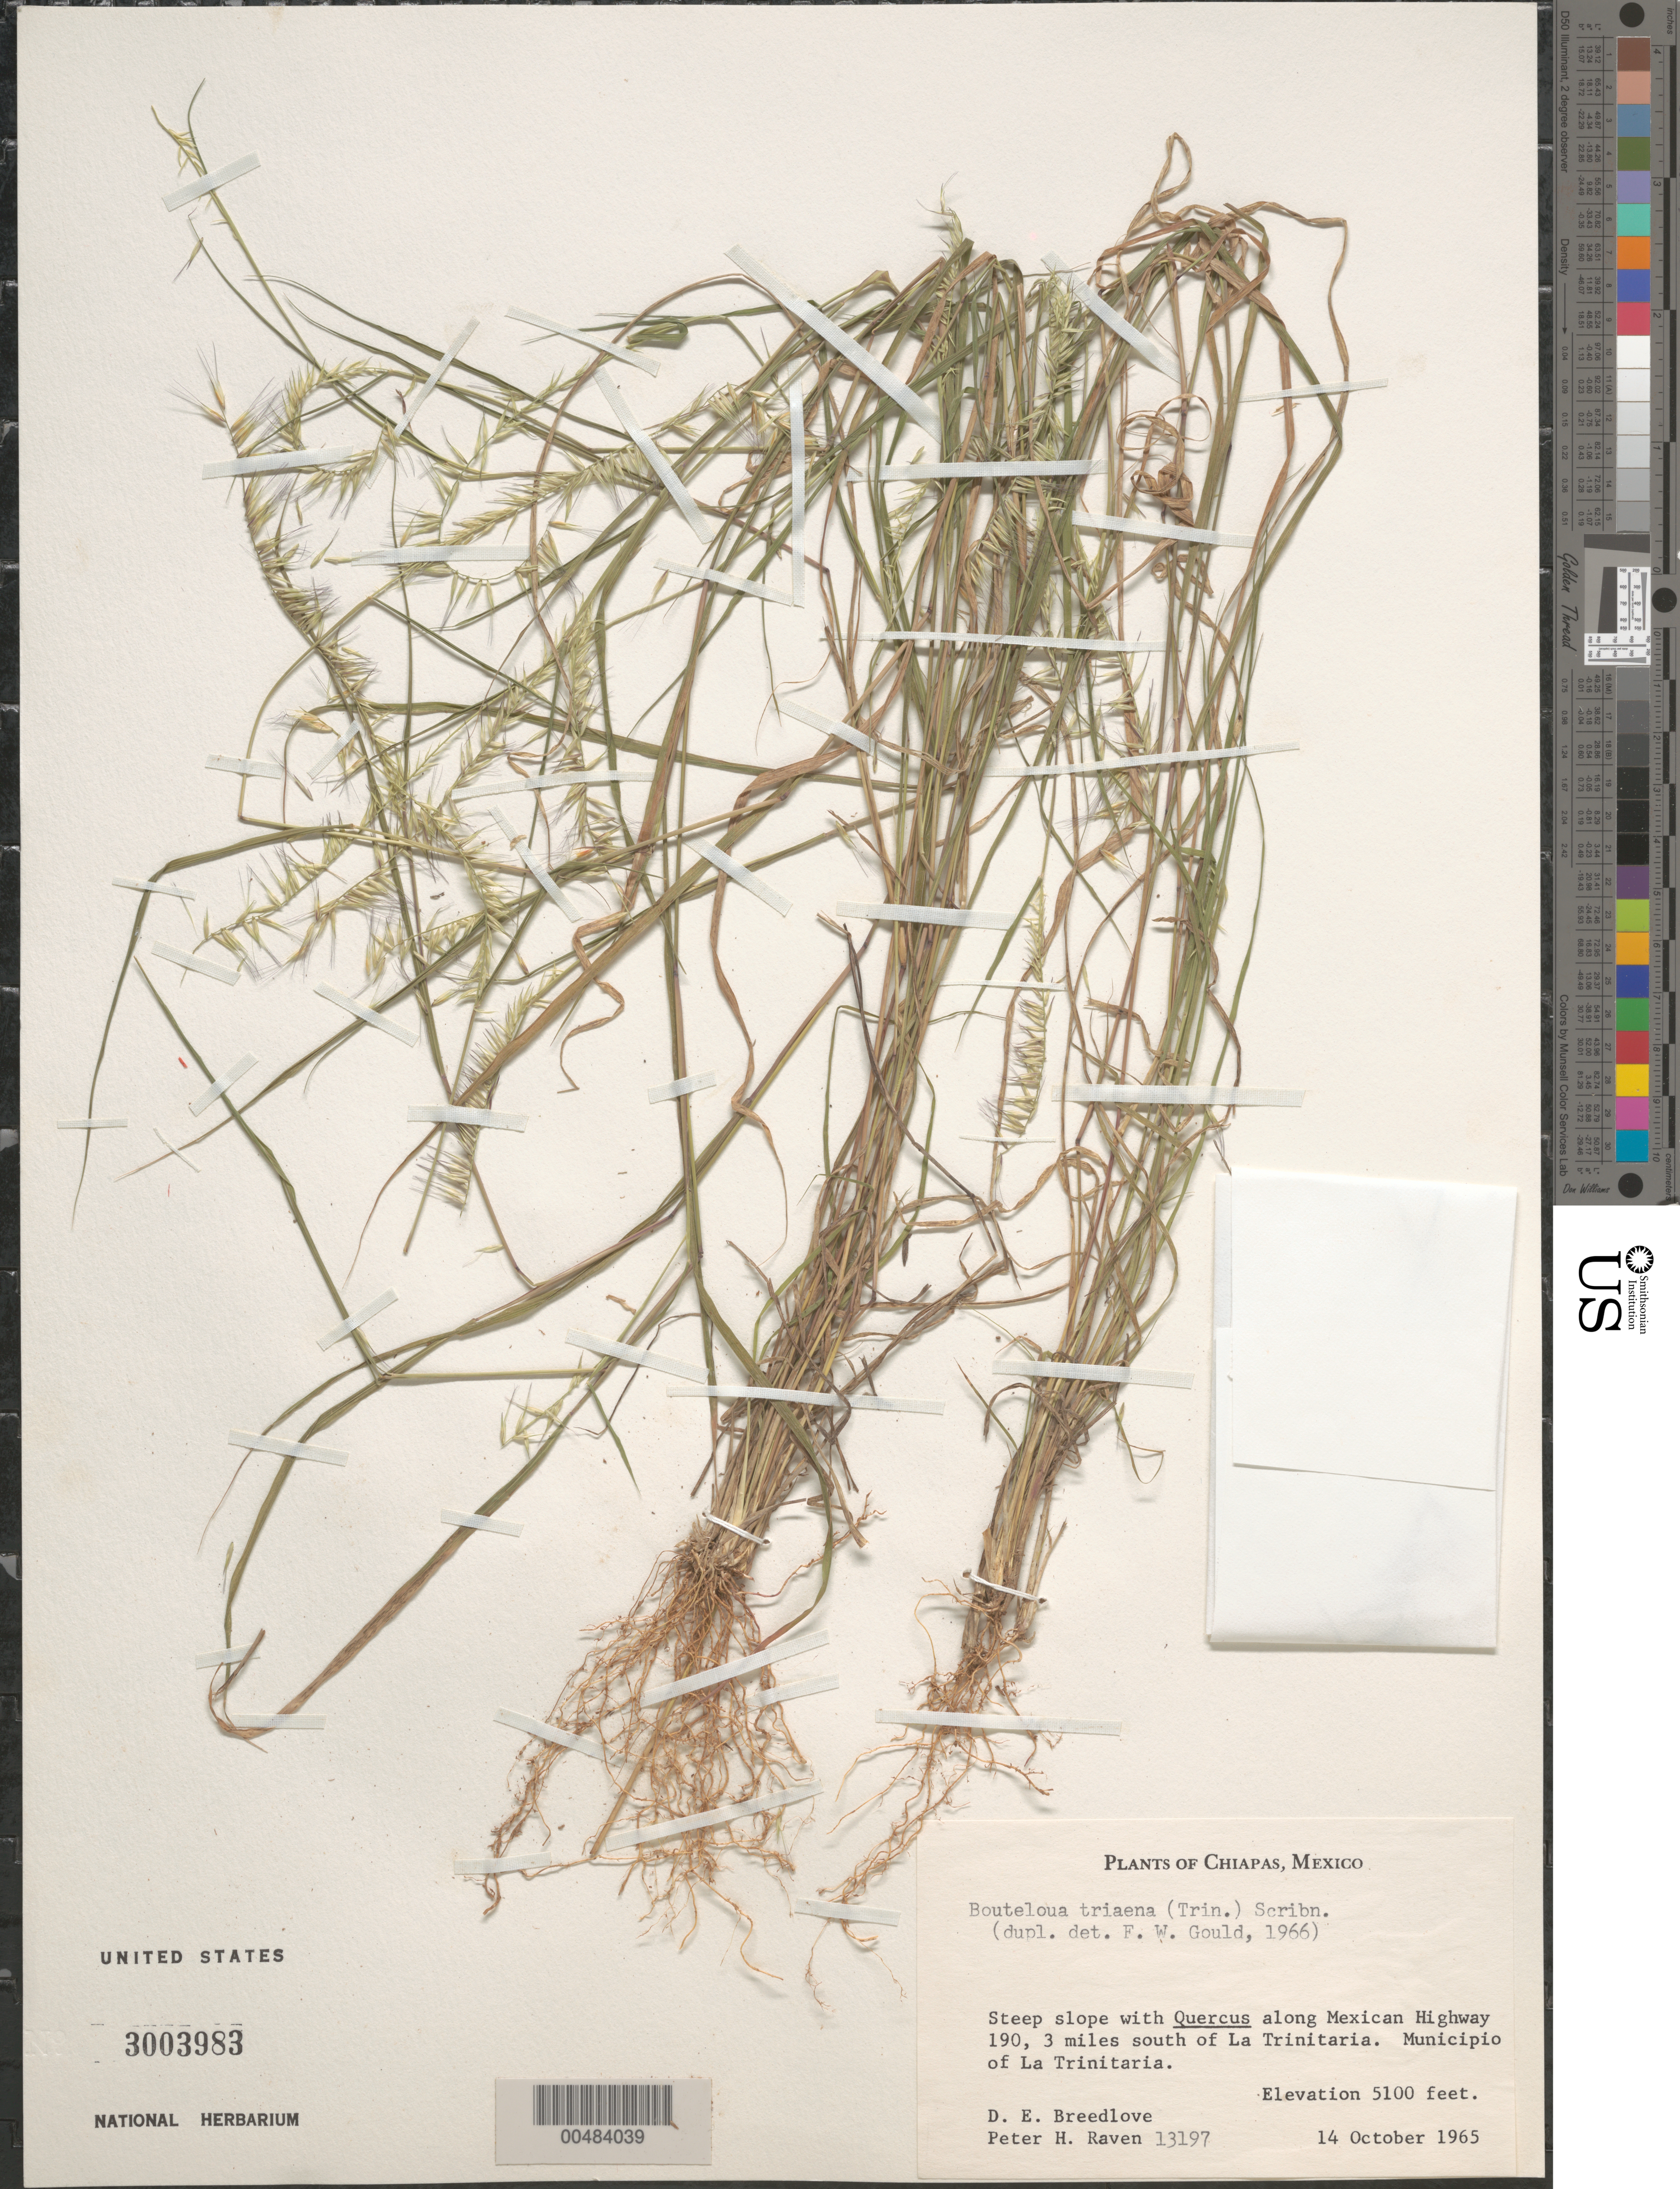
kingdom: Plantae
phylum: Tracheophyta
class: Liliopsida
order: Poales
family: Poaceae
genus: Bouteloua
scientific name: Bouteloua triaena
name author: (Trin. ex Spreng.) Scribn.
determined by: Gould, F. W.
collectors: D. E. Breedlove & P. H. Raven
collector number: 13197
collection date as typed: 14 Oct 1965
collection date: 1965-10-14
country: Mexico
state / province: Chiapas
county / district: La Trinitaria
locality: Along Mexican Highway 190, 3 mi S of La Trinitaria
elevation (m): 1554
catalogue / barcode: US 3003983